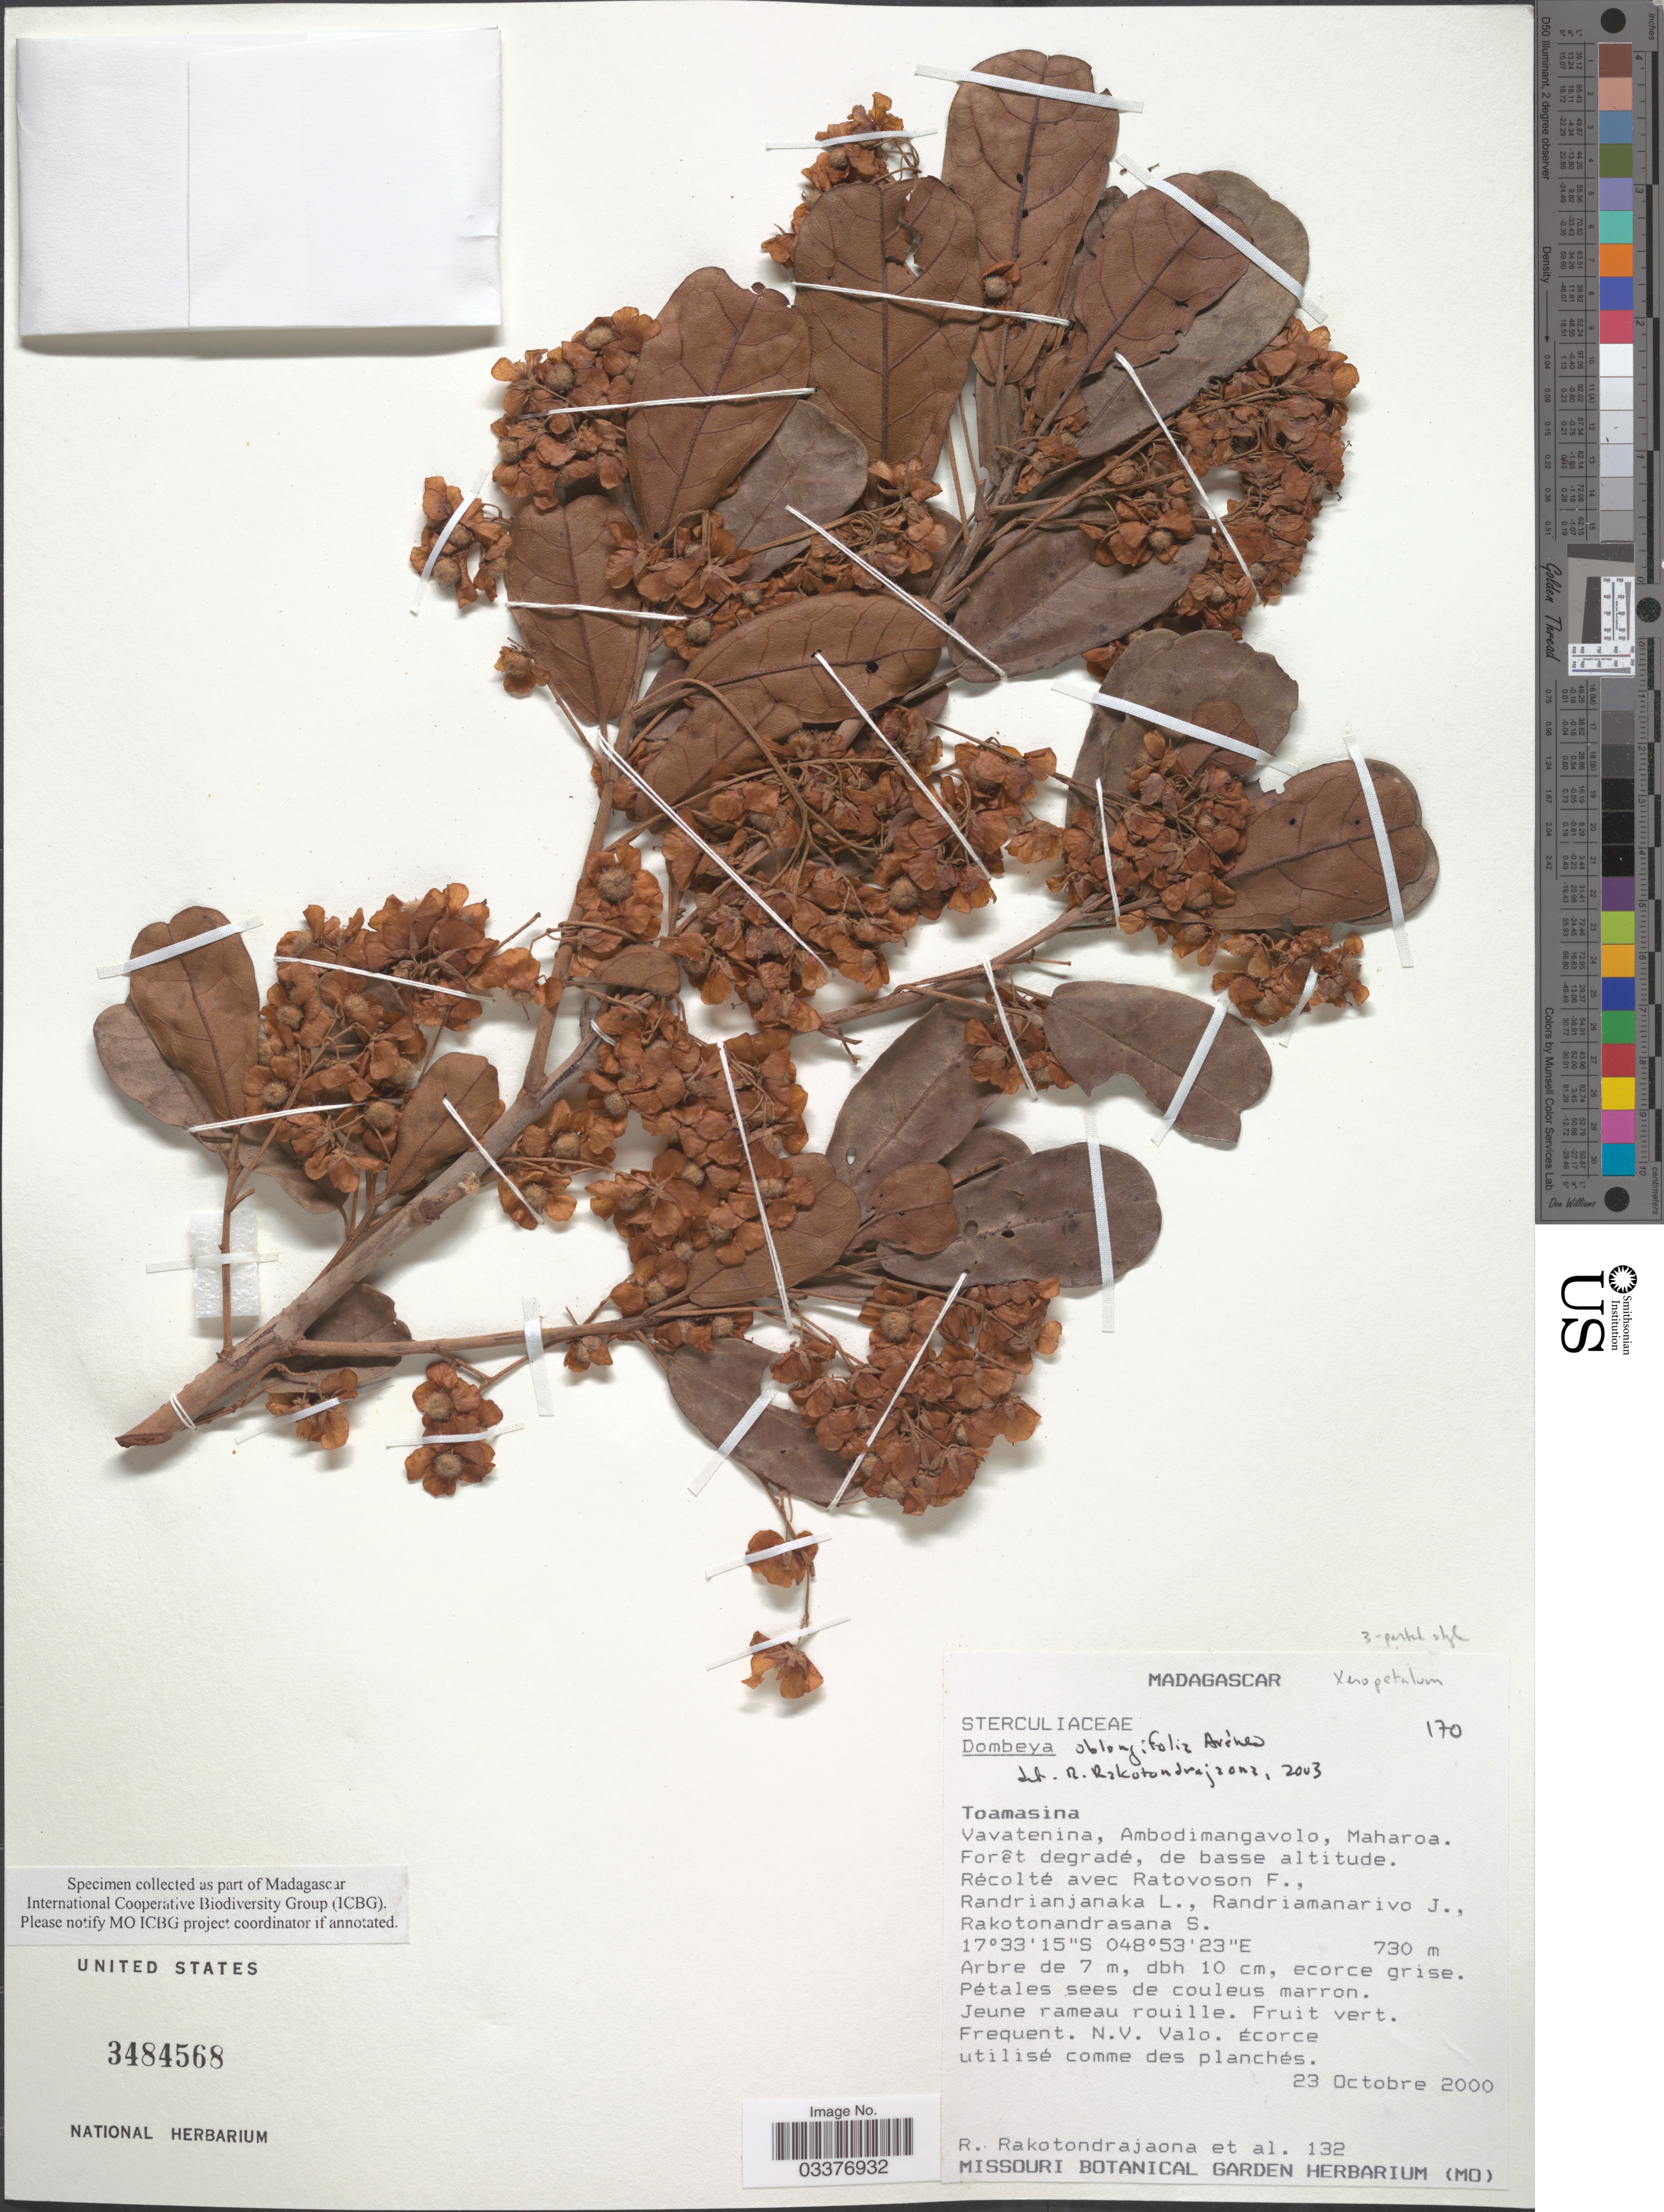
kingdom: Plantae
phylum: Tracheophyta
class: Magnoliopsida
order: Malvales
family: Malvaceae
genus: Dombeya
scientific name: Dombeya oblongifolia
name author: Arènes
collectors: R. Rakotondrajaona, F. Ratovoson, L. Randrianjanaka, J. Randriamanarivo & S. Rakotonandrasana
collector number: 132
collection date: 2000-10-23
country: Madagascar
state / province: Analanjirofo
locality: Vavatenina, Ambodimangavolo, Maharoa.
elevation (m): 730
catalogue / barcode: US 3484568